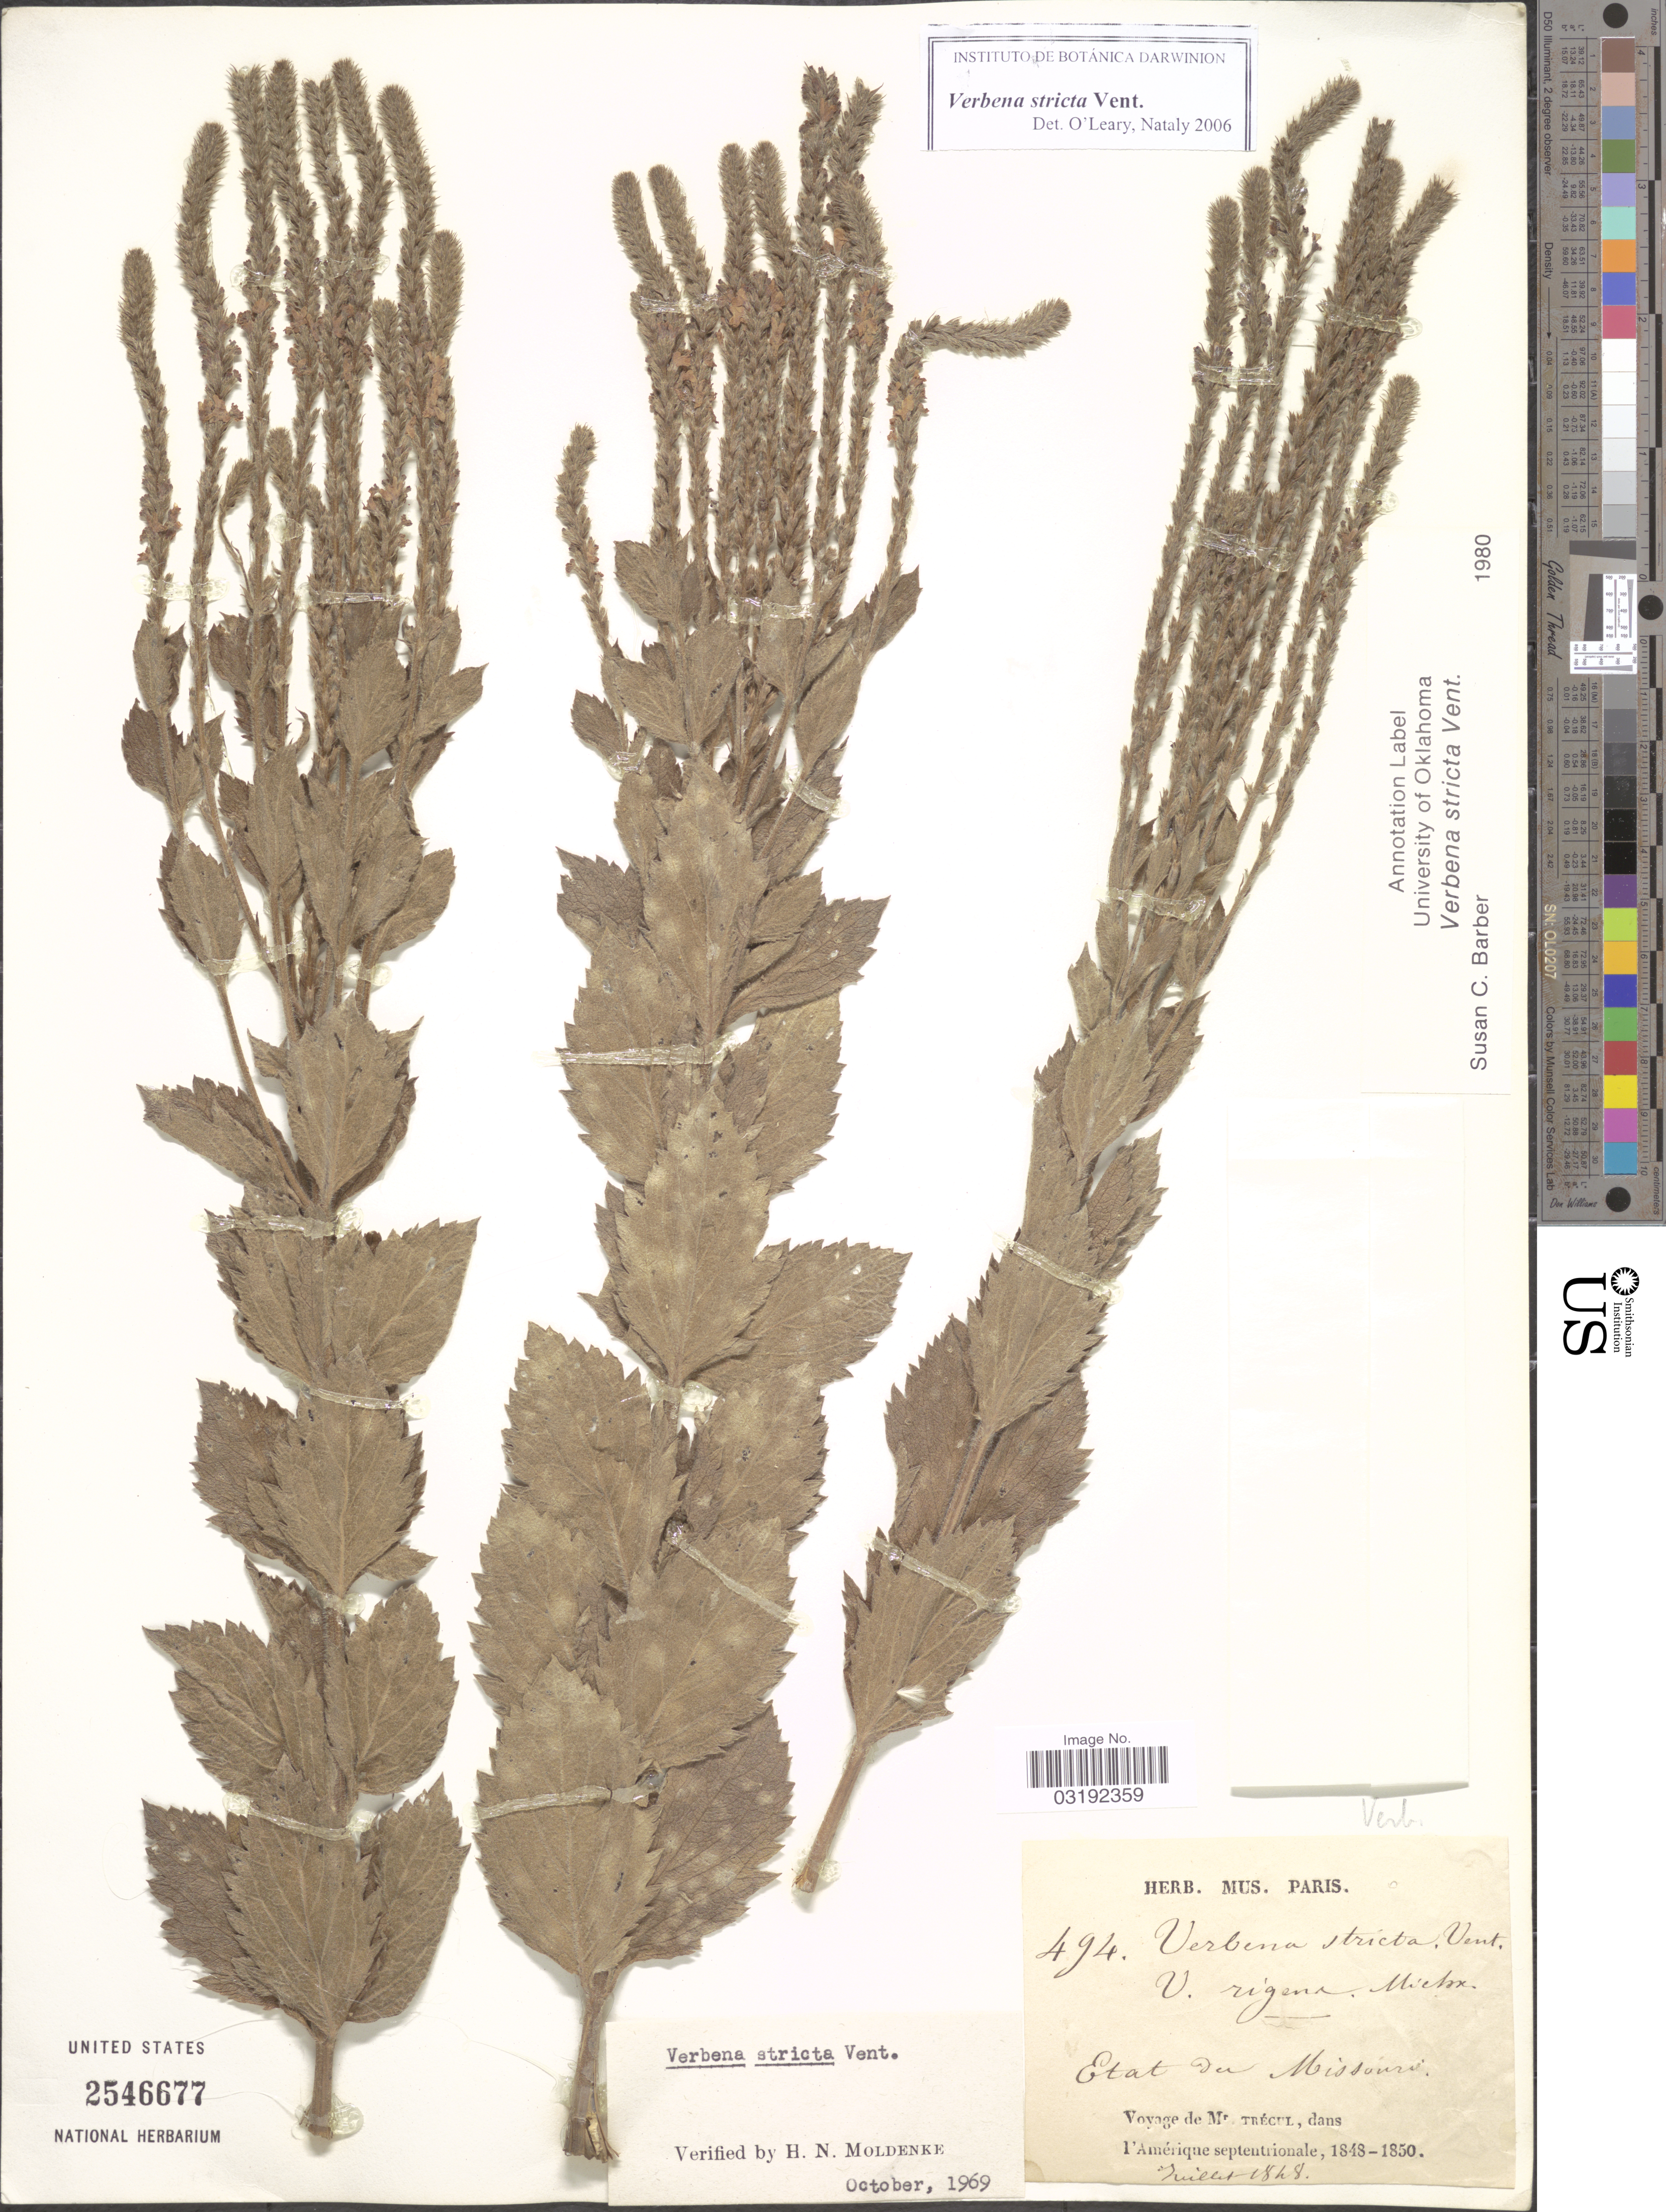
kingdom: Plantae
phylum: Tracheophyta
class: Magnoliopsida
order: Lamiales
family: Verbenaceae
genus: Verbena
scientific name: Verbena stricta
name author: Vent.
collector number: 494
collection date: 1848-07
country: United States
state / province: Missouri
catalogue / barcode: US 2546677